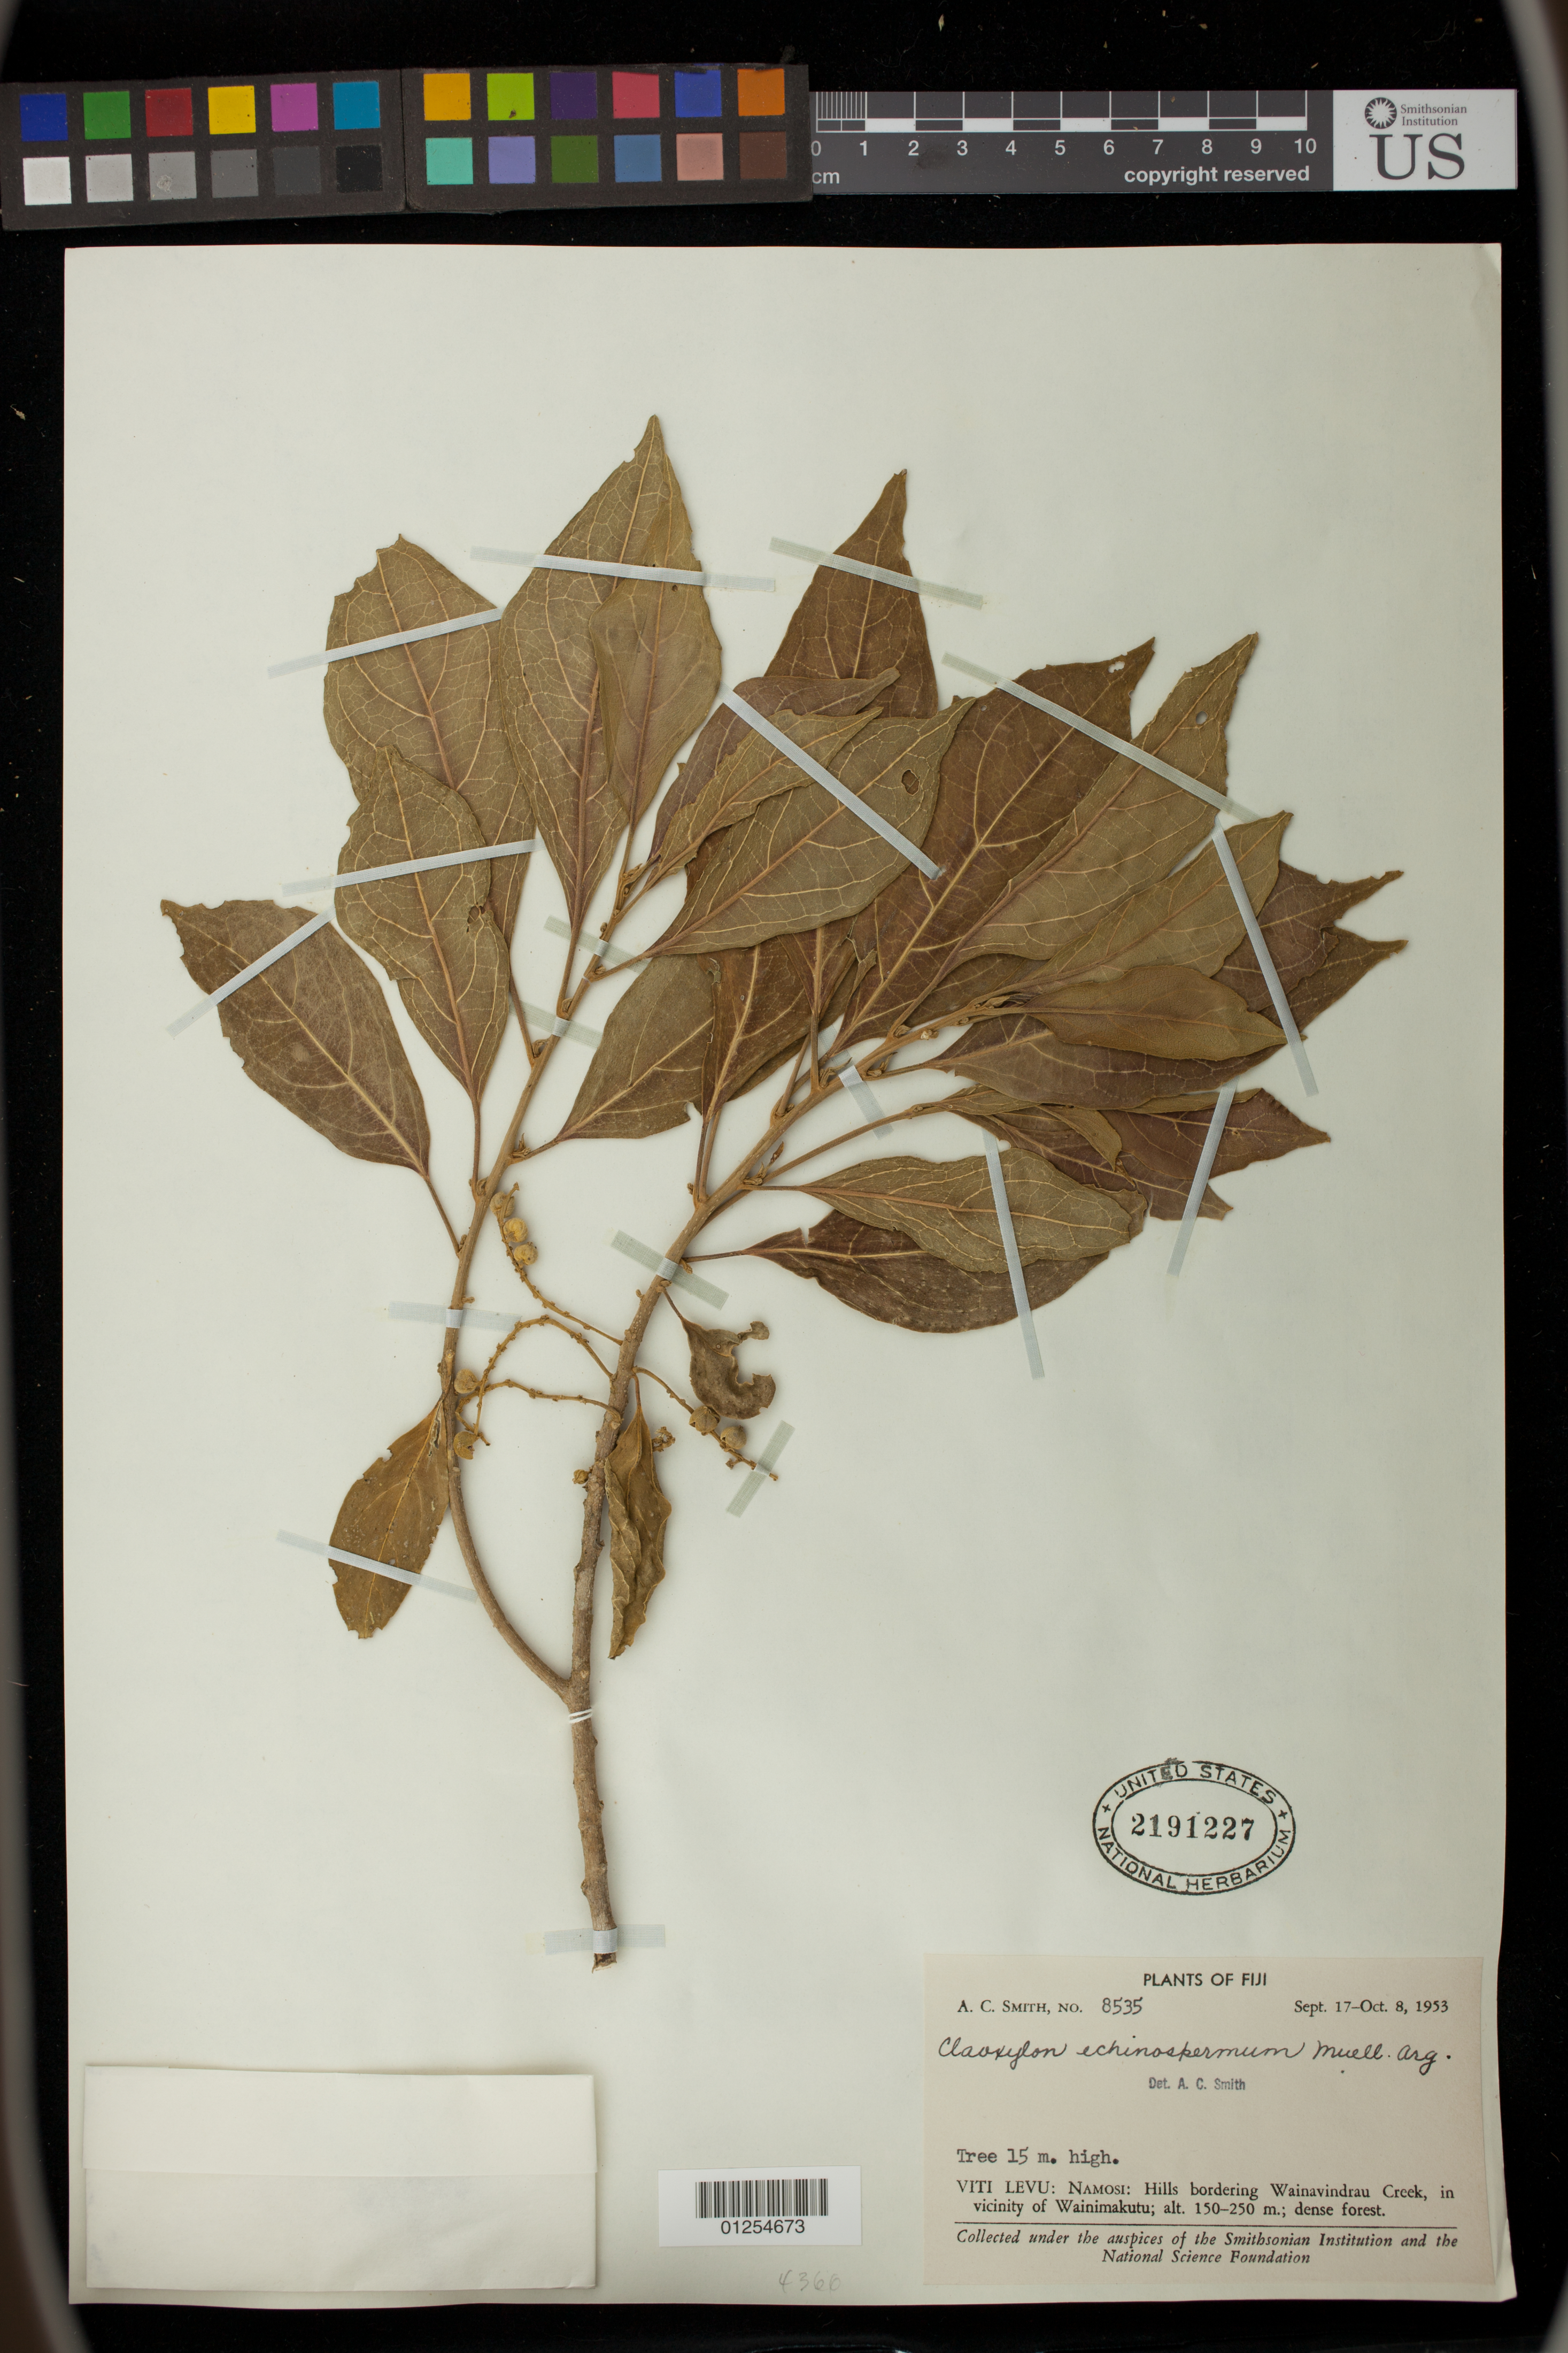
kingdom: Plantae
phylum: Tracheophyta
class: Magnoliopsida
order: Malpighiales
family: Euphorbiaceae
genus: Claoxylon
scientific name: Claoxylon echinospermum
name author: Müll. Arg.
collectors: A. C. Smith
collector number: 8535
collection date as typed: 17 Sep-8 Oct 1953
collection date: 1953-09-17/1953-10-08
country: Fiji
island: Viti Levu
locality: Namosi: Hills bordering Wainavindrau Creek, in vicinity of Wainimakutu.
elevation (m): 150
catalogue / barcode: US 2191227